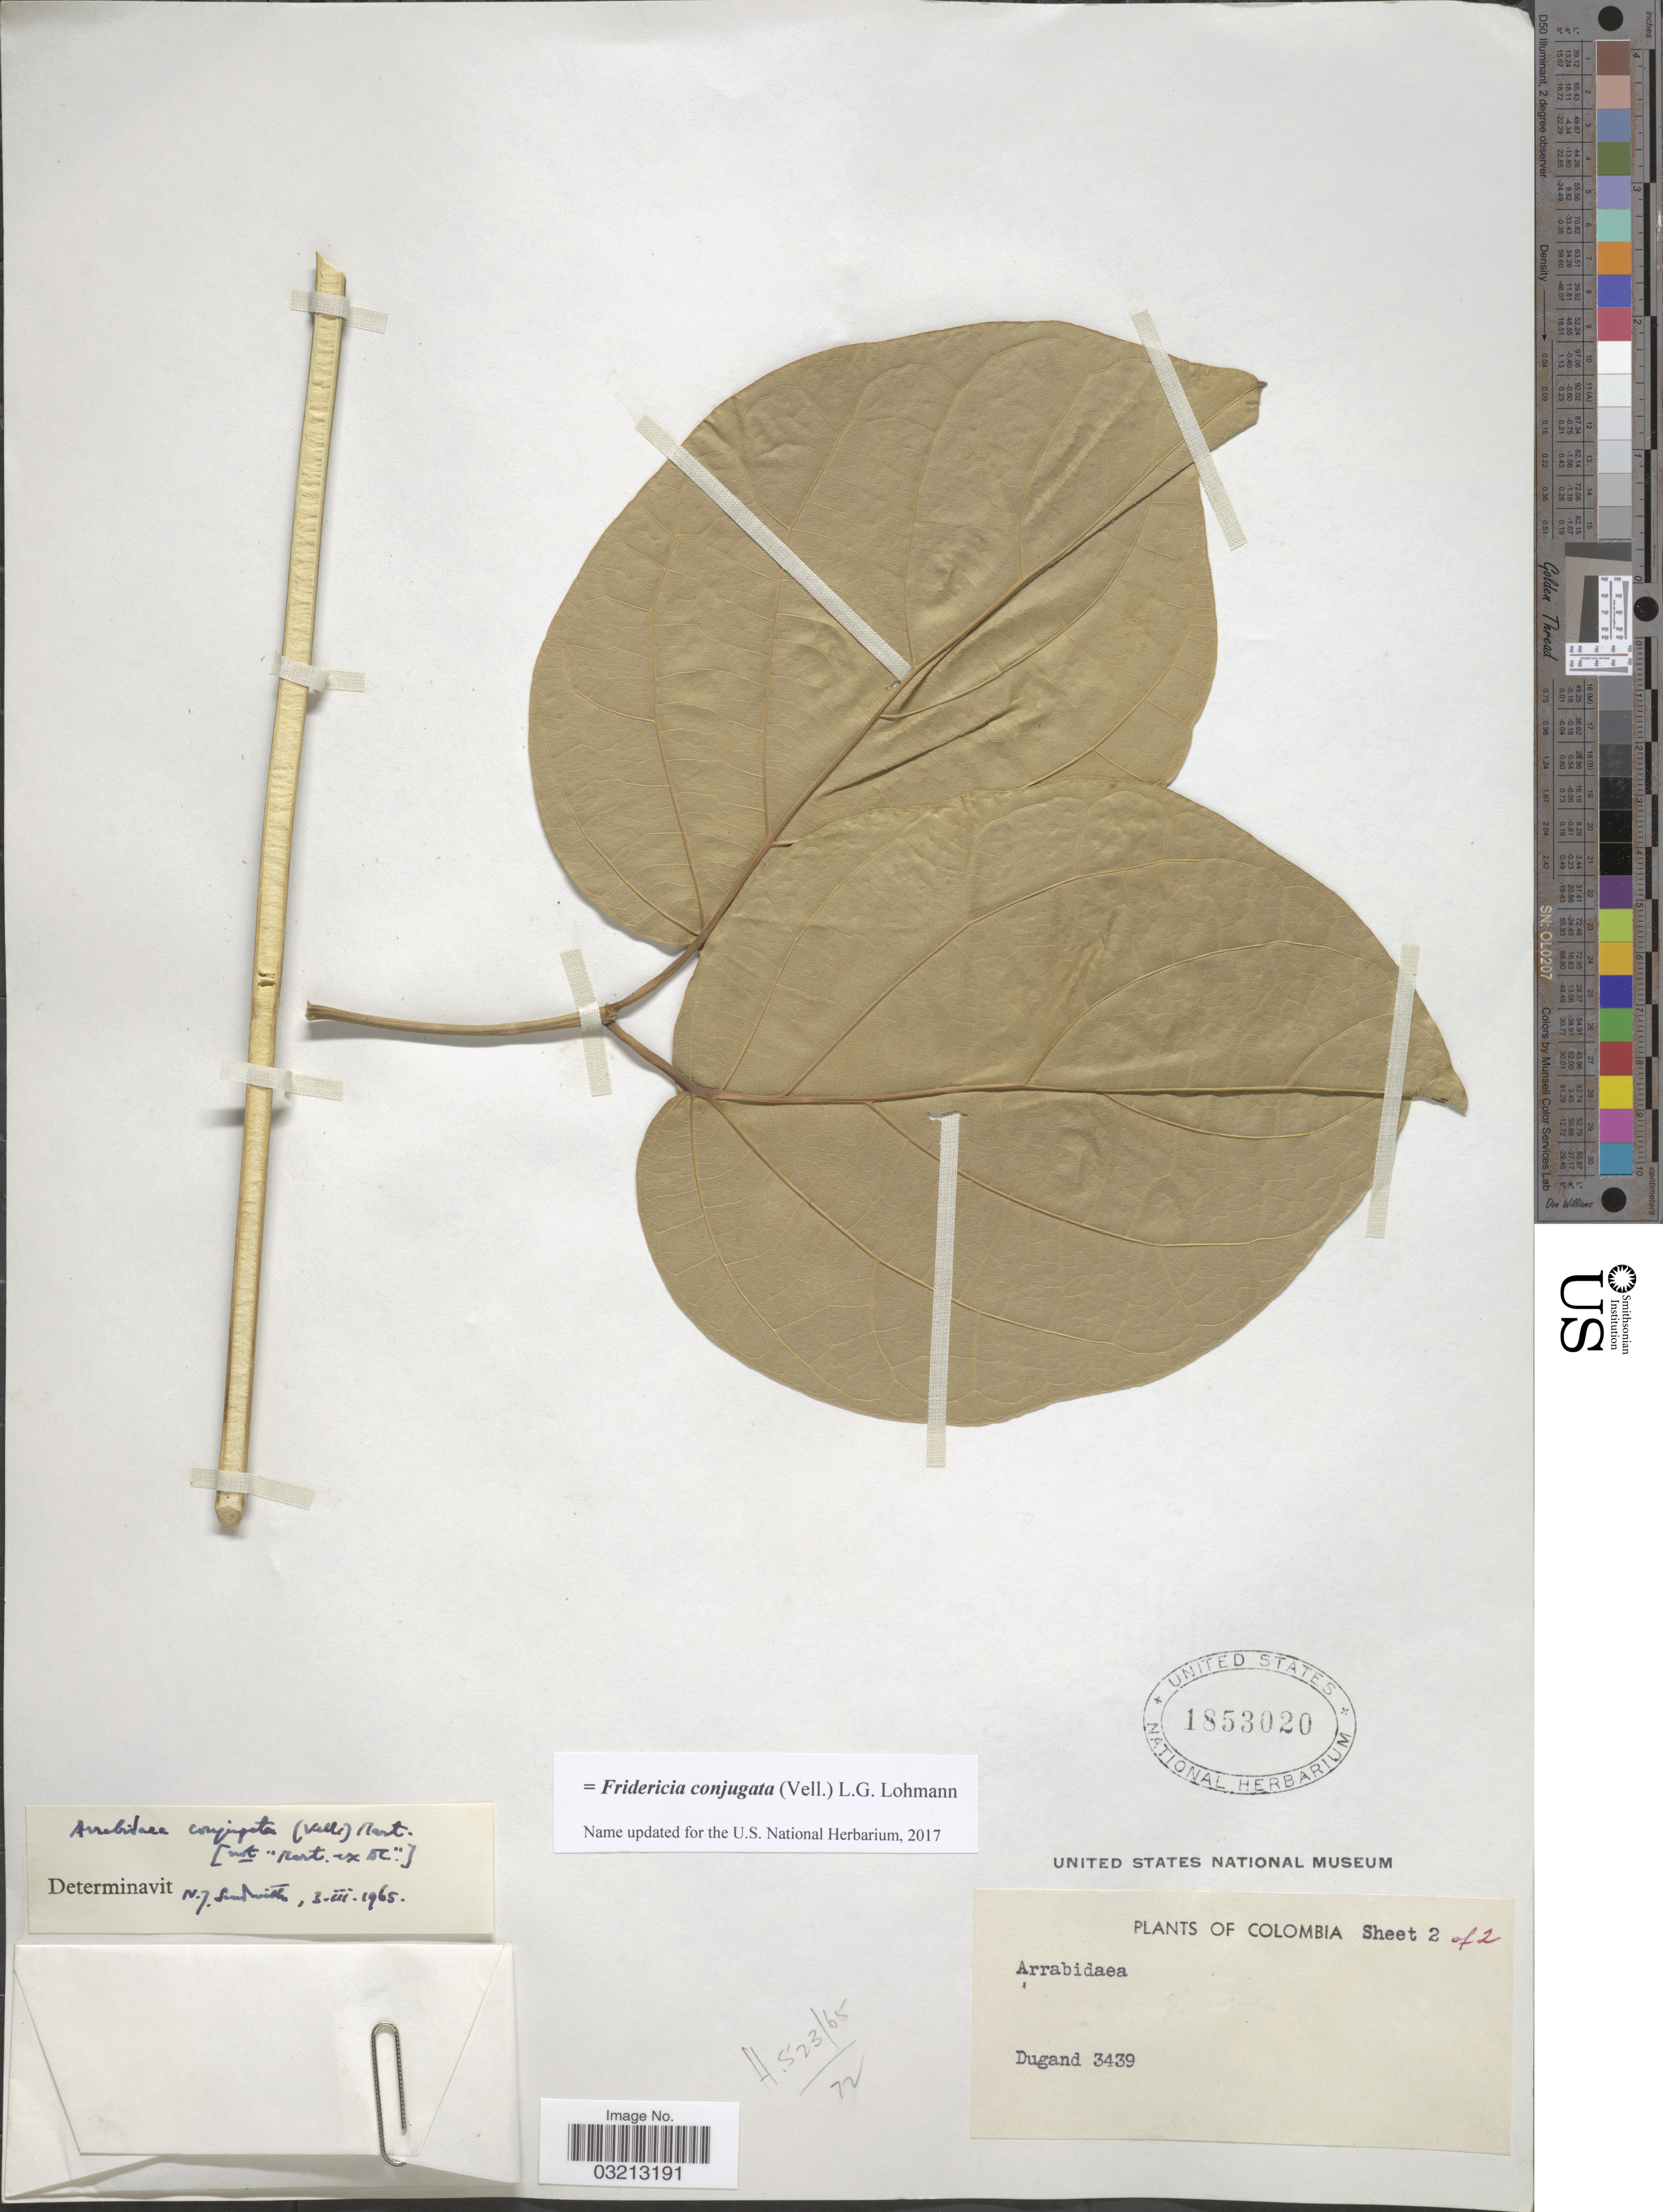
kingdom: Plantae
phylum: Tracheophyta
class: Magnoliopsida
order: Lamiales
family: Bignoniaceae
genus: Fridericia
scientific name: Fridericia conjugata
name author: (Vell.) L.G. Lohmann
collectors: Dugand, --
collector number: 3439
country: Colombia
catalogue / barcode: US 1853020